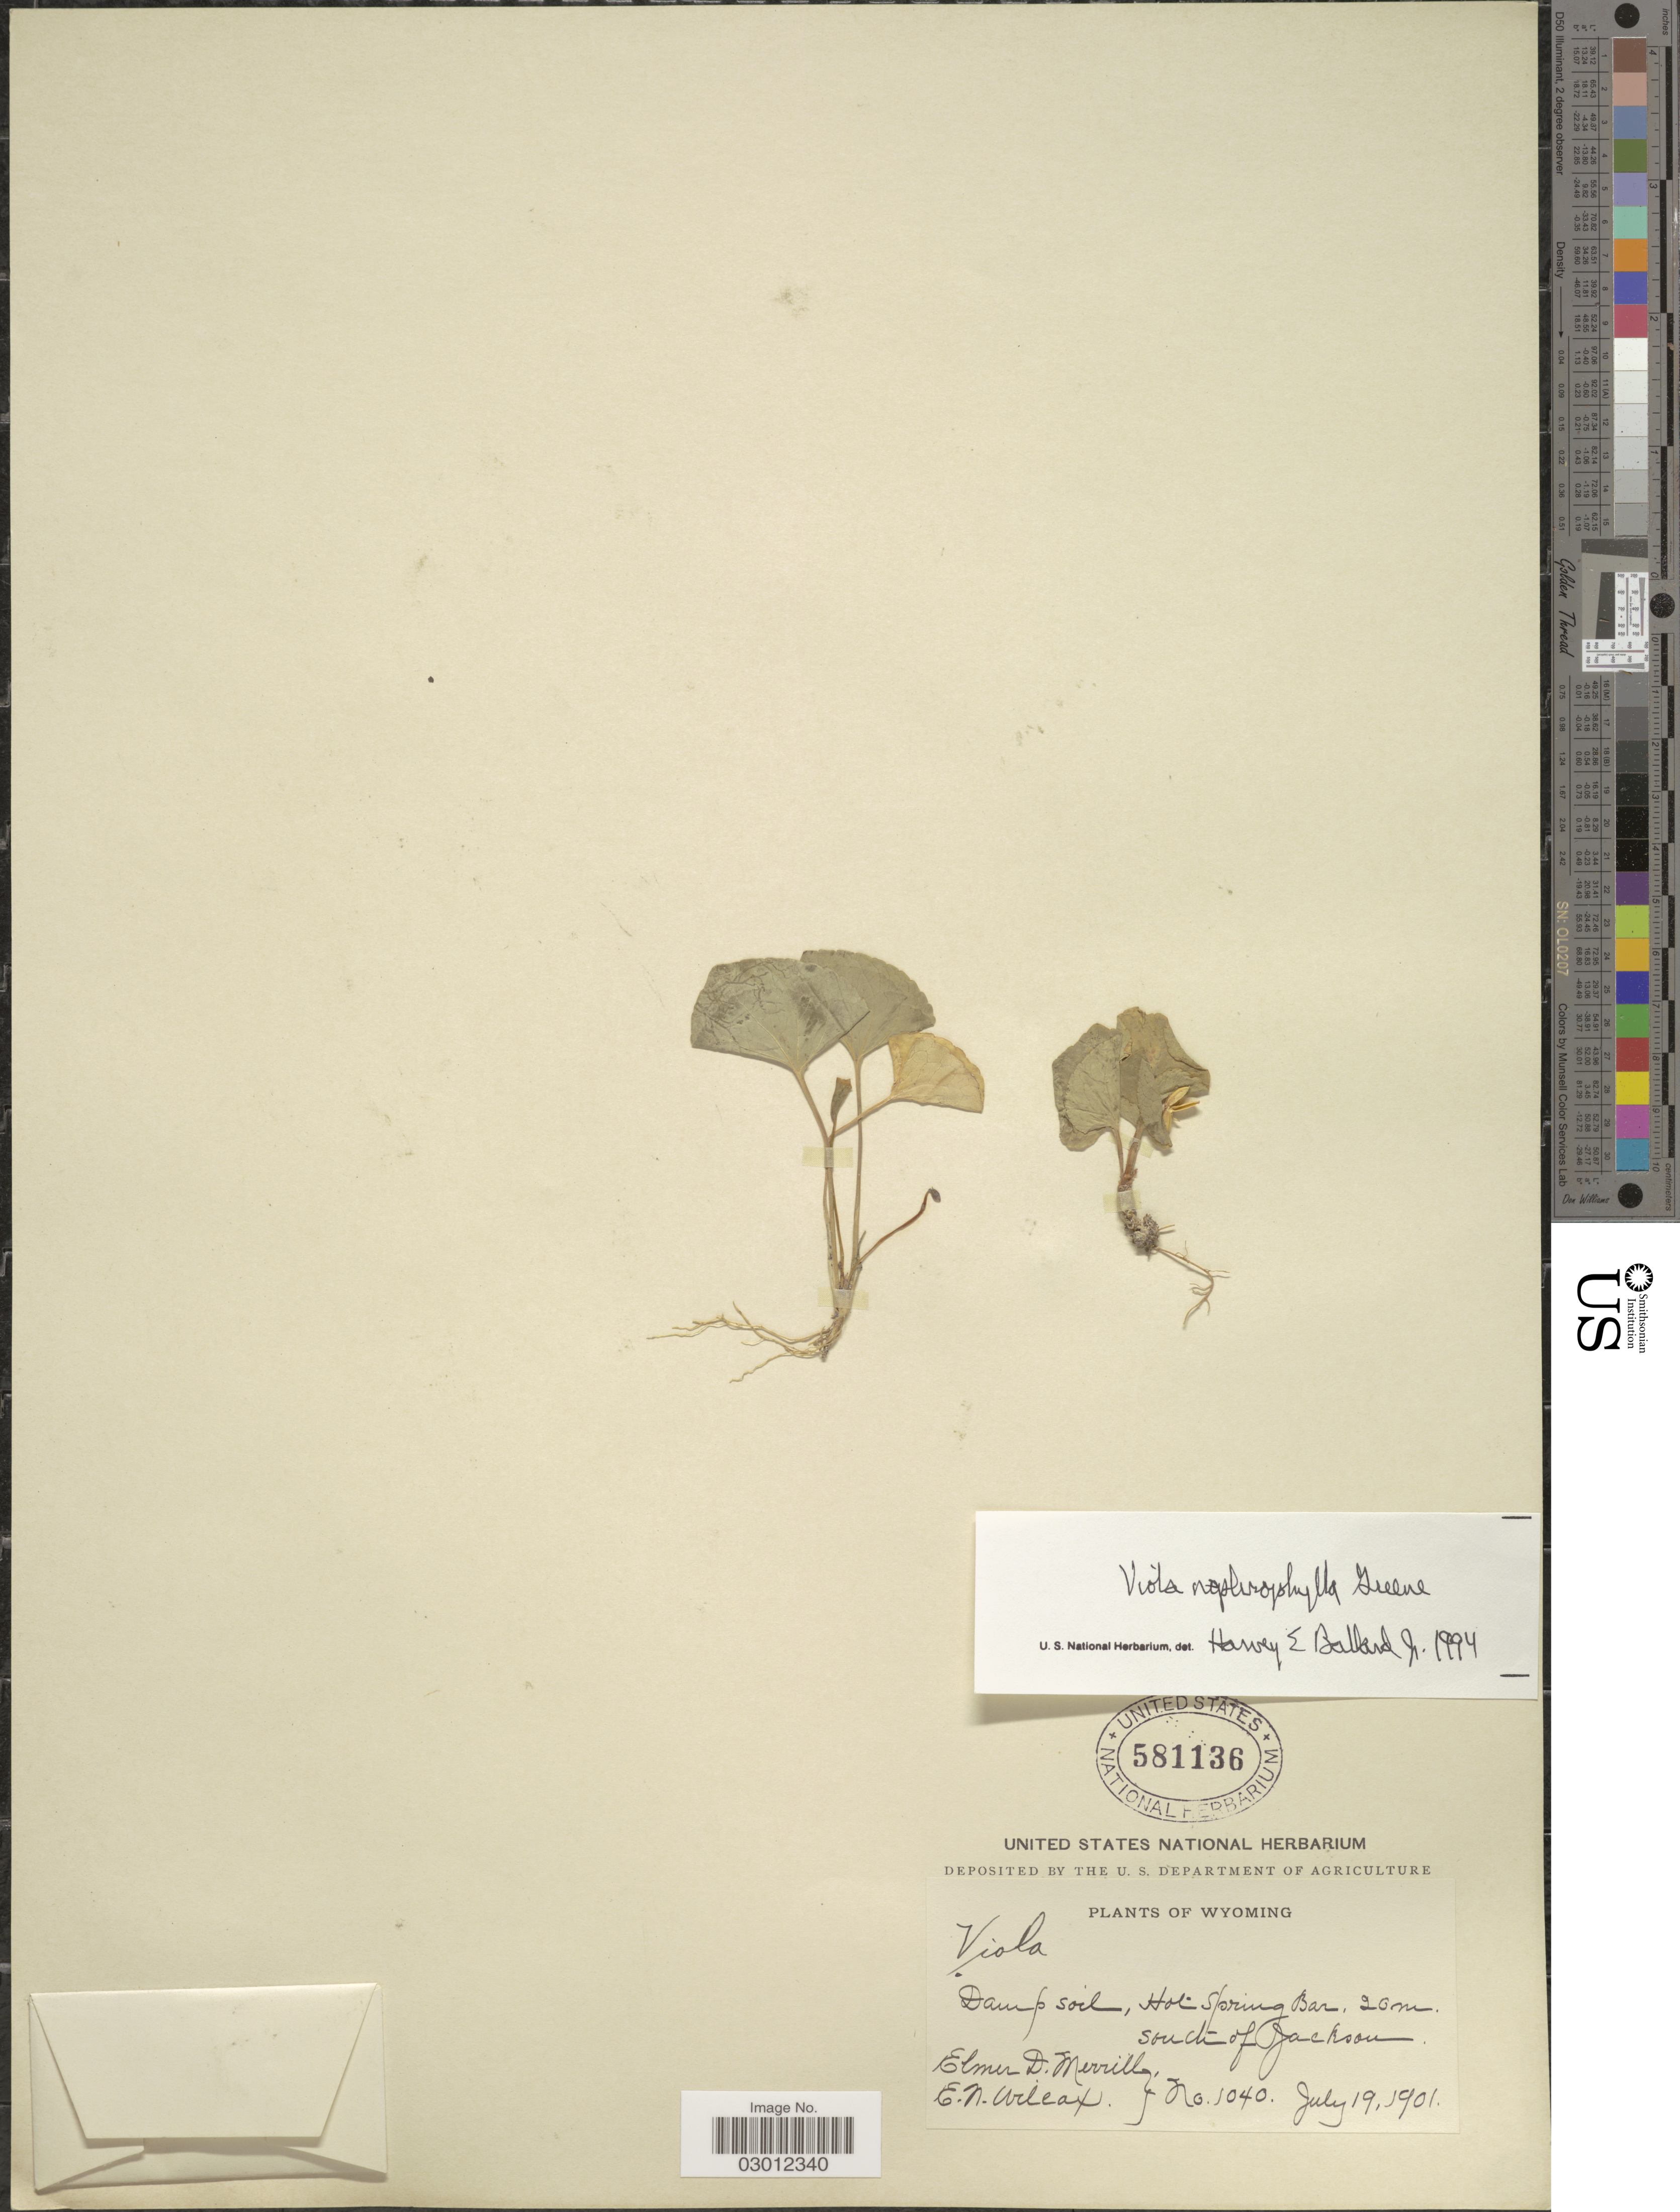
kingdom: Plantae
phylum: Tracheophyta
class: Magnoliopsida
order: Malpighiales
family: Violaceae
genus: Viola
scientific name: Viola nephrophylla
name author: Greene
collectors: E. D. Merrill & E. Wilcox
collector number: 1040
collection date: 1901-07-19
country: United States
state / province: Wyoming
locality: Damp soil, Hot Spring Bar, 20 m south of Jackson.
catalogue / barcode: US 581136